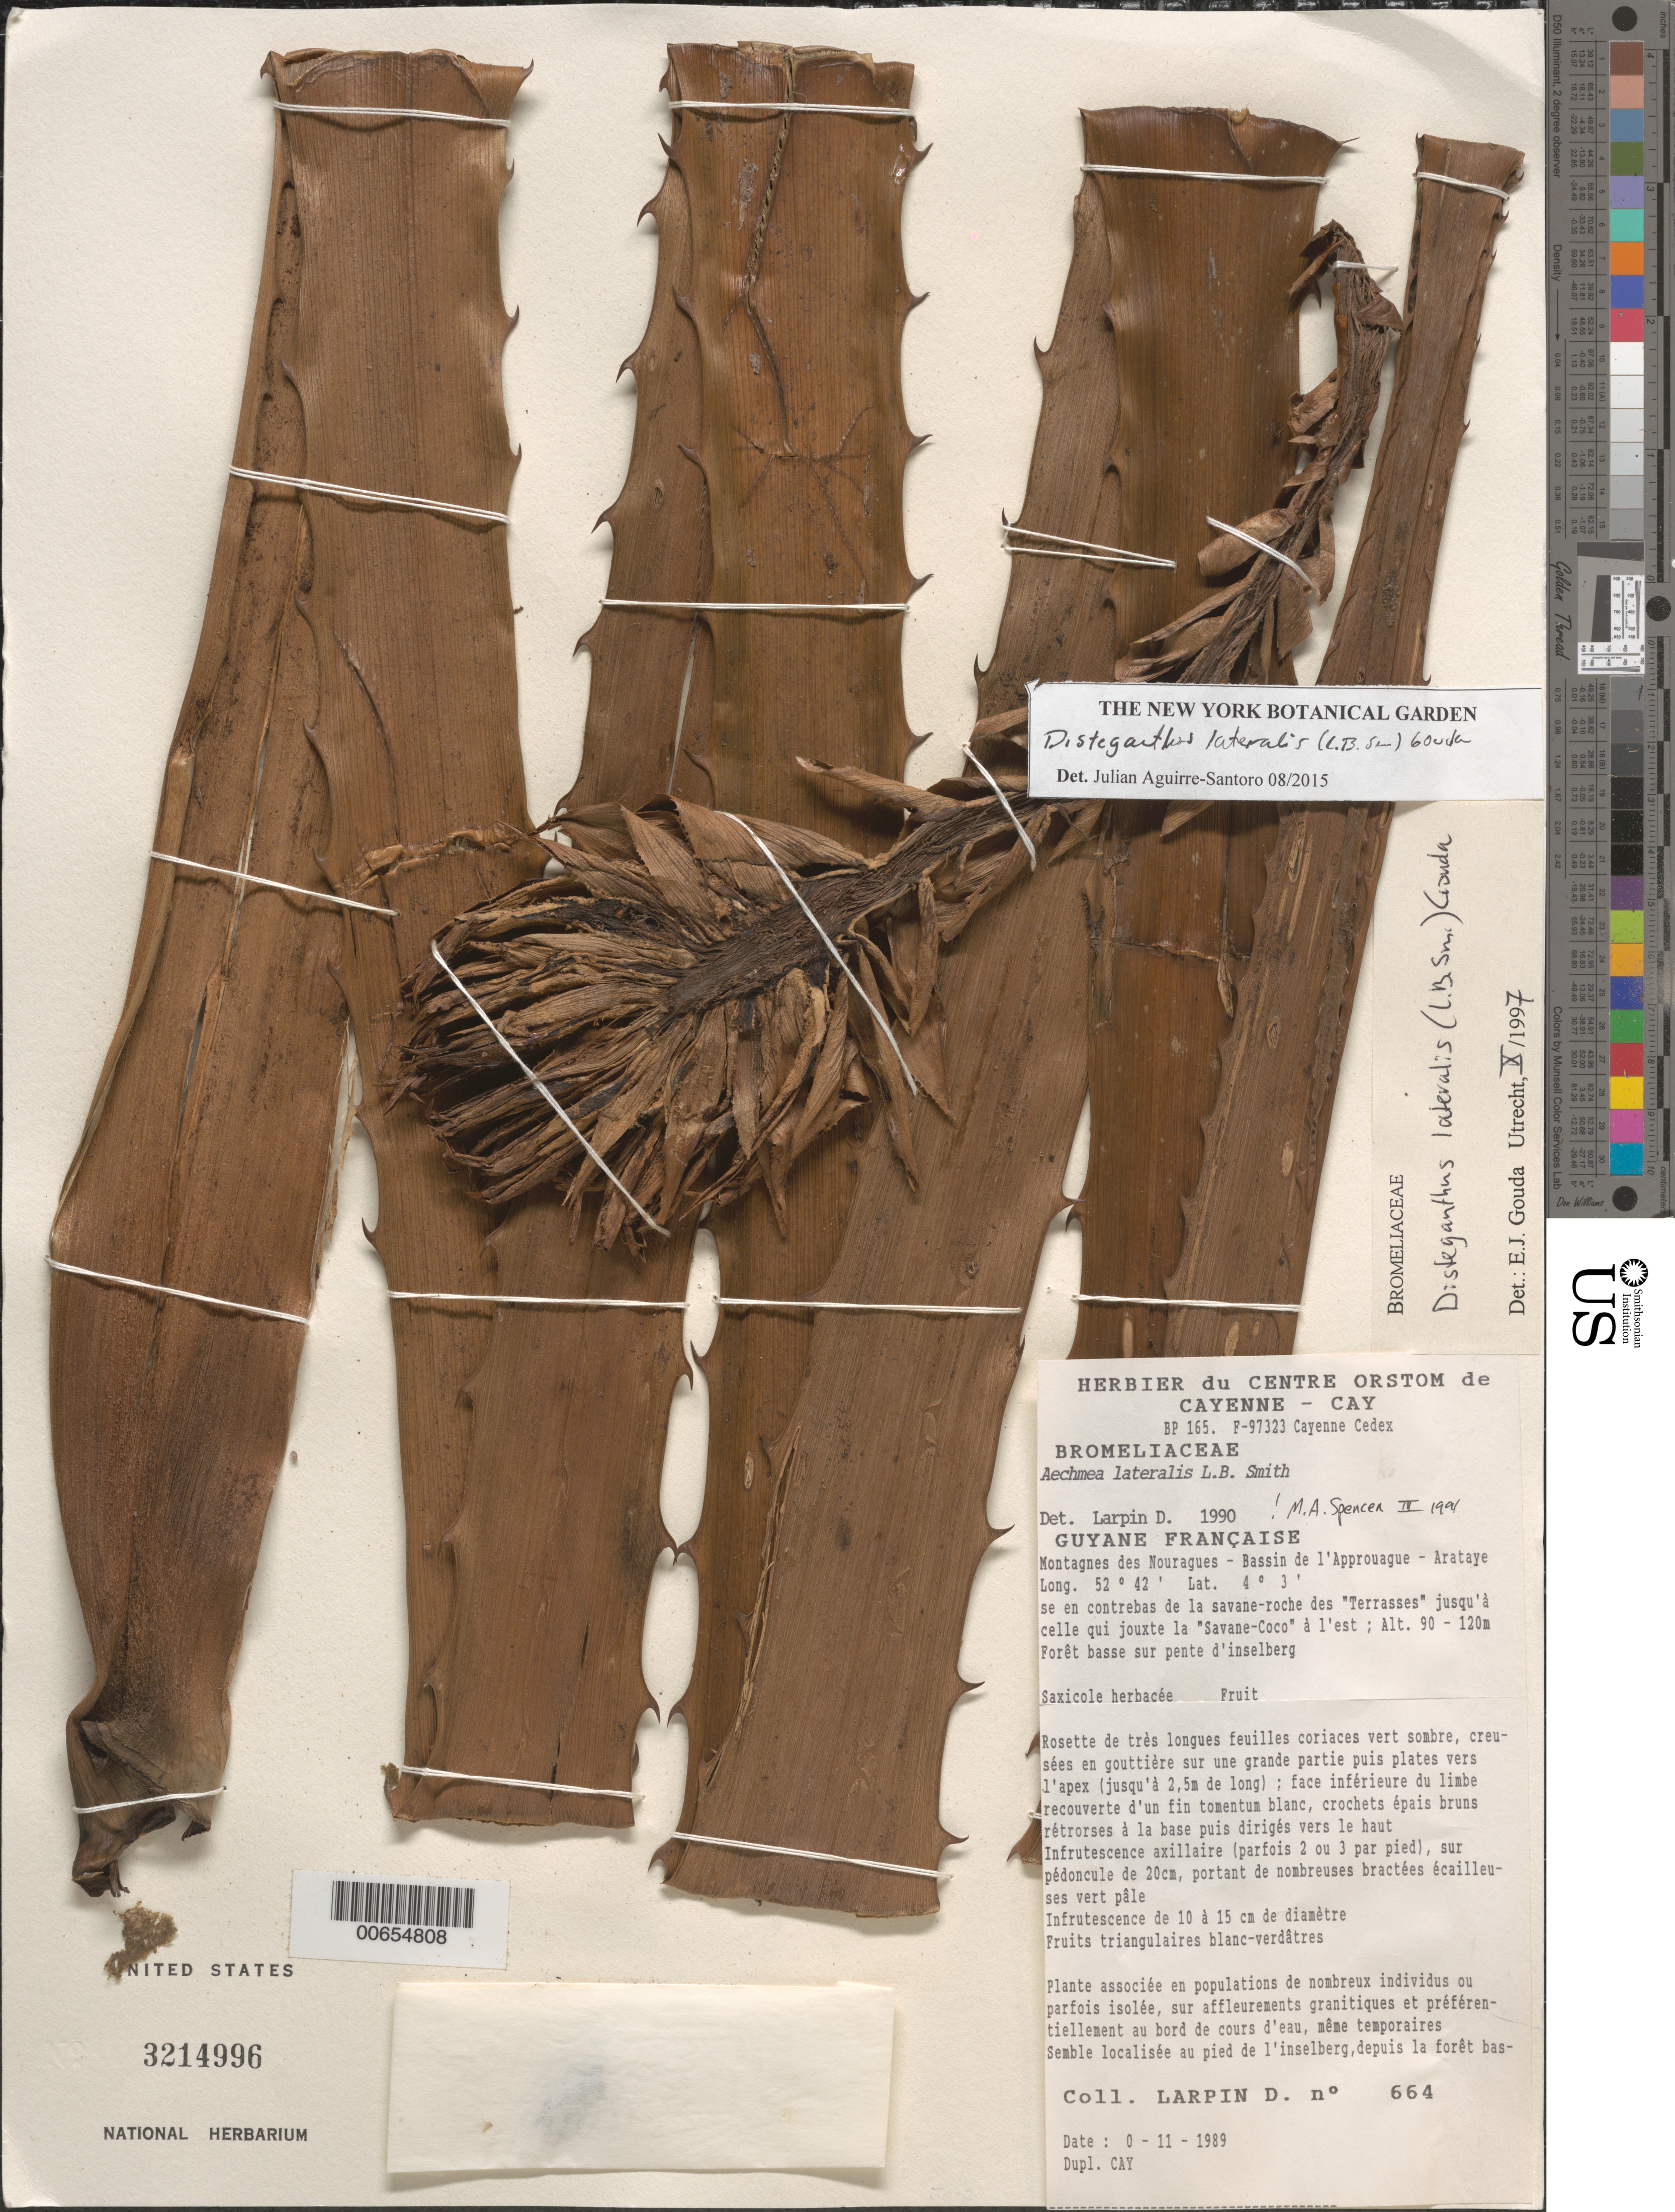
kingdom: Plantae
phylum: Tracheophyta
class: Liliopsida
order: Poales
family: Bromeliaceae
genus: Disteganthus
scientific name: Disteganthus lateralis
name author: (L.B. Sm.) Gouda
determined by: Aguirre-Santoro, Julian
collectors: D. Larpin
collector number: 664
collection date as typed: Nov-89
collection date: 1989-11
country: French Guiana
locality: Station des Nouragues, Bassin de l'Approuague, Arataye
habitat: Low altitude forest on inselberg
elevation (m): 90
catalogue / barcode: US 3214996